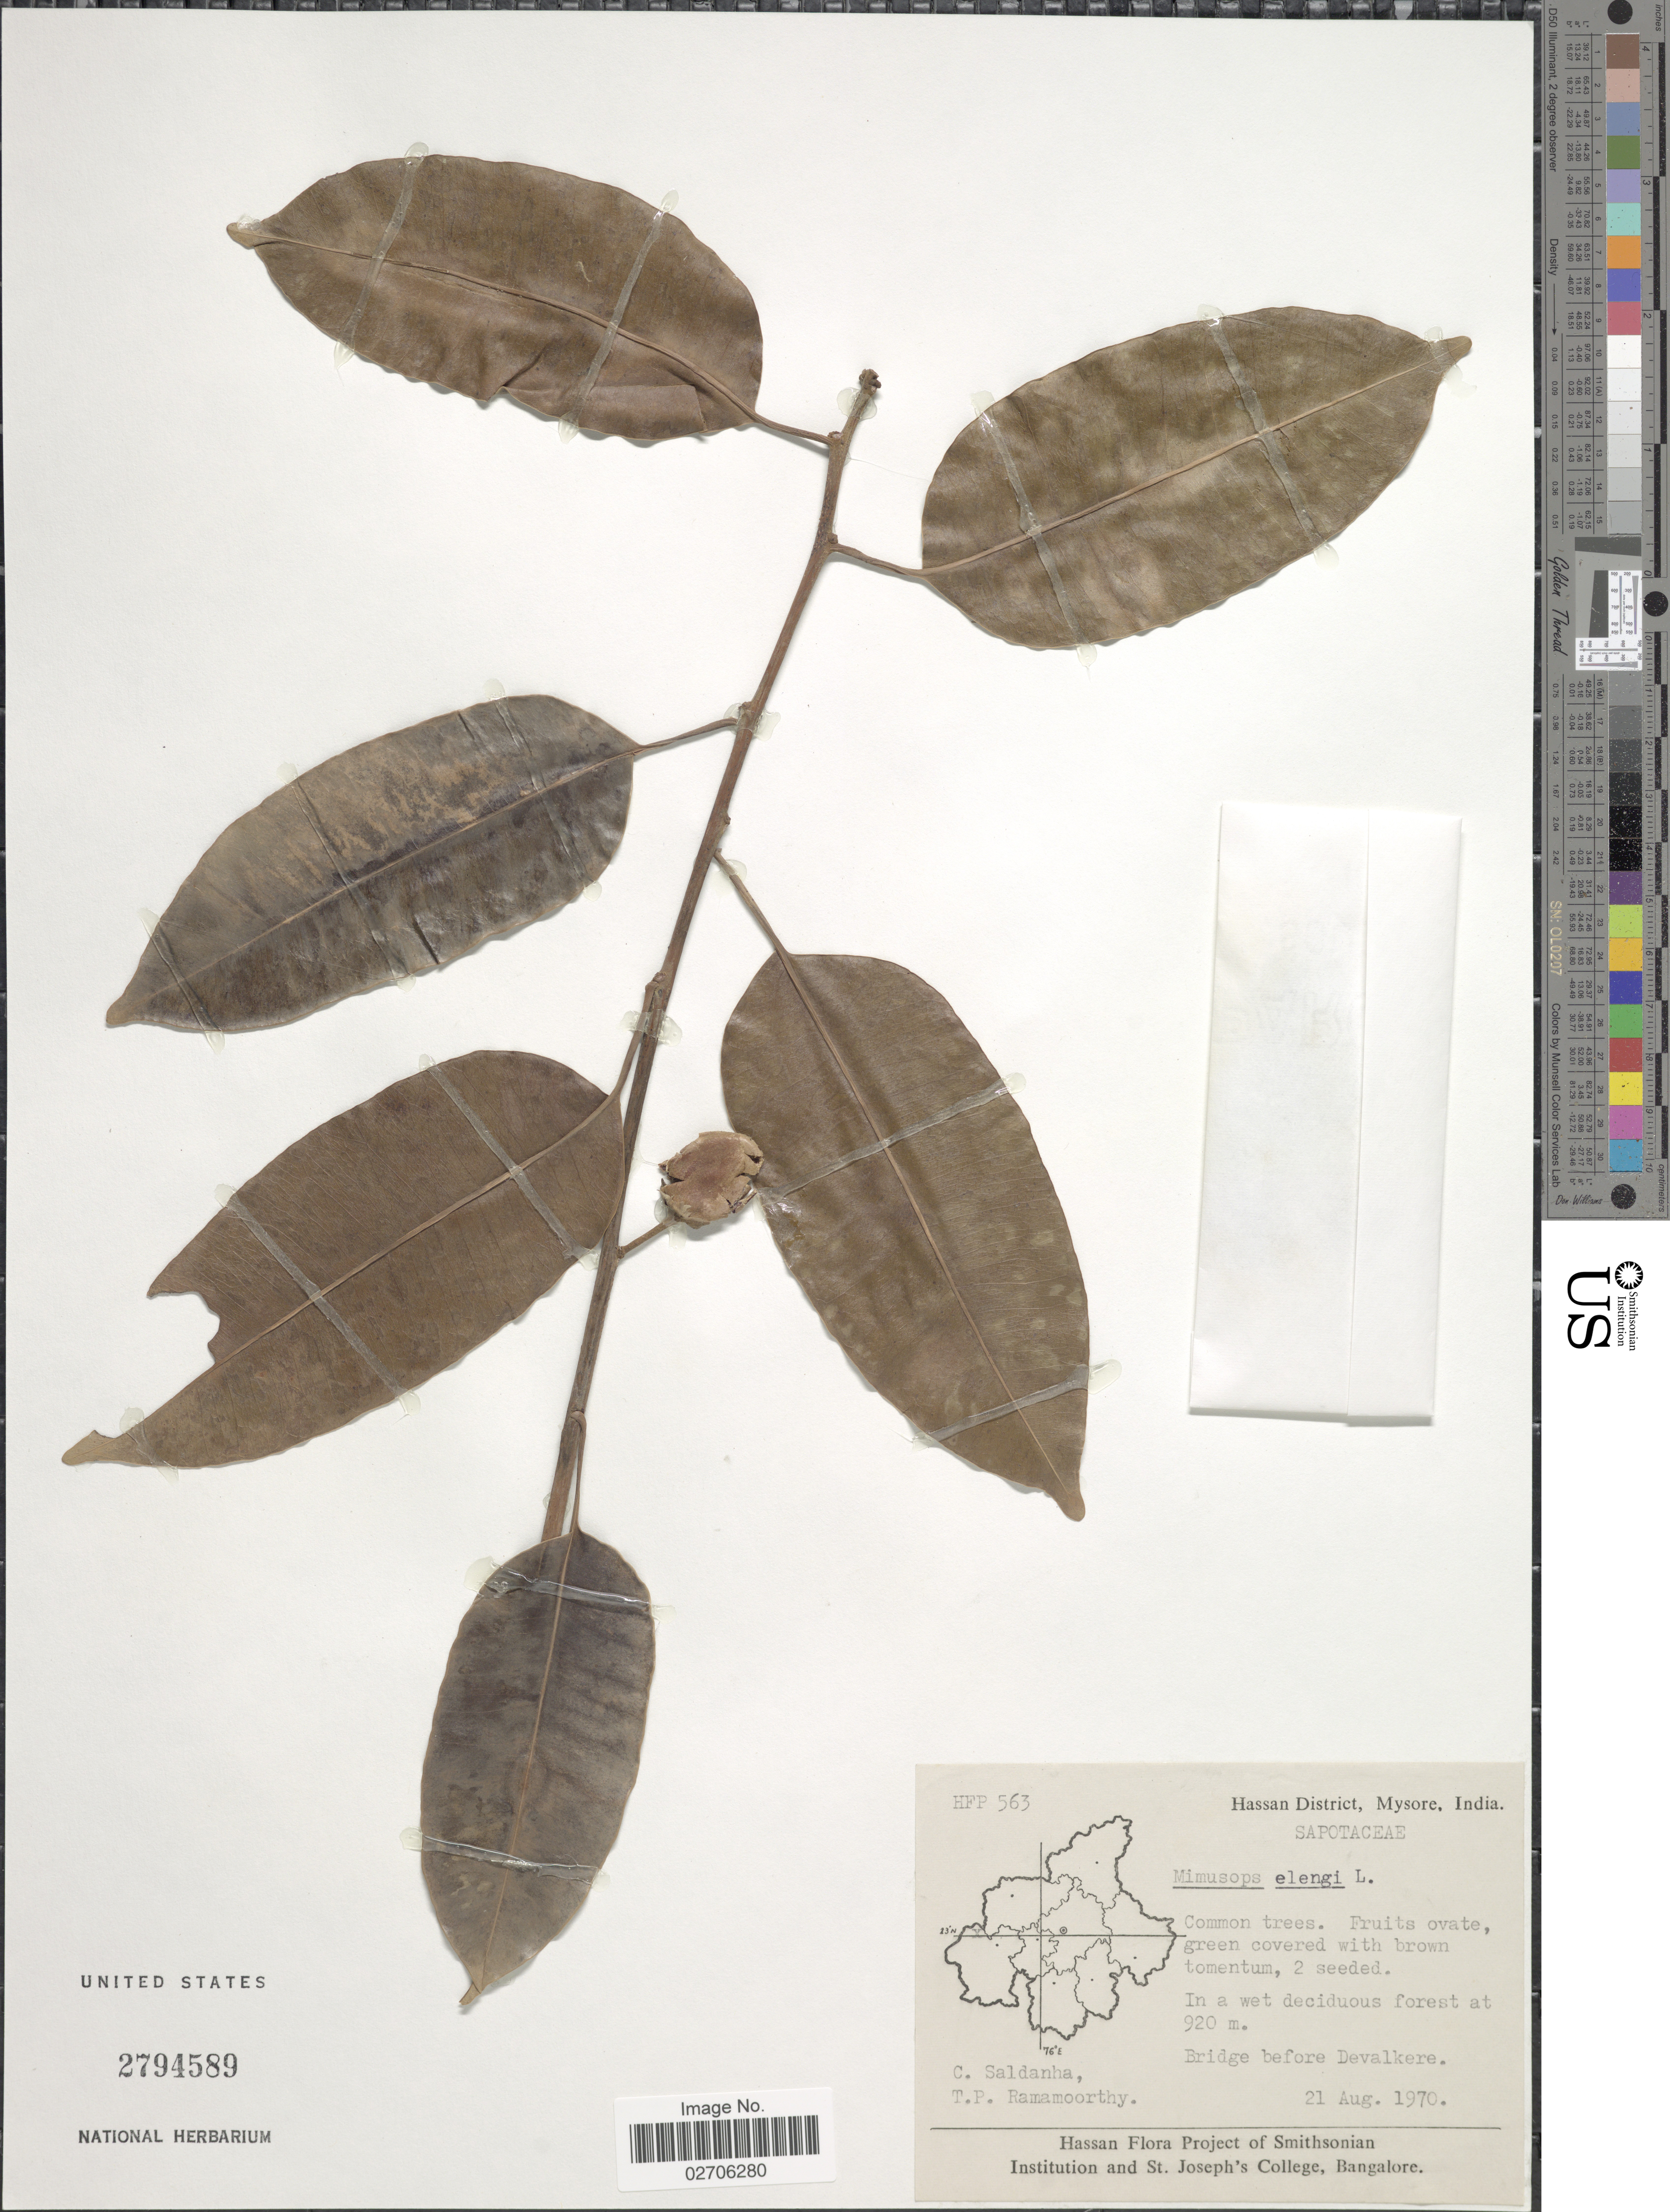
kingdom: Plantae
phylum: Tracheophyta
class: Magnoliopsida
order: Ericales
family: Sapotaceae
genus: Mimusops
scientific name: Mimusops djave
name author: Engl.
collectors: C. Saldanha & T. P. Ramamoorthy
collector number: HFP 563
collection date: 1970-08-21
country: India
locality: Hassan District, Mysore. In a wet deciduous forest. Bridge before Devalkere.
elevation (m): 920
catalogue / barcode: US 2794589